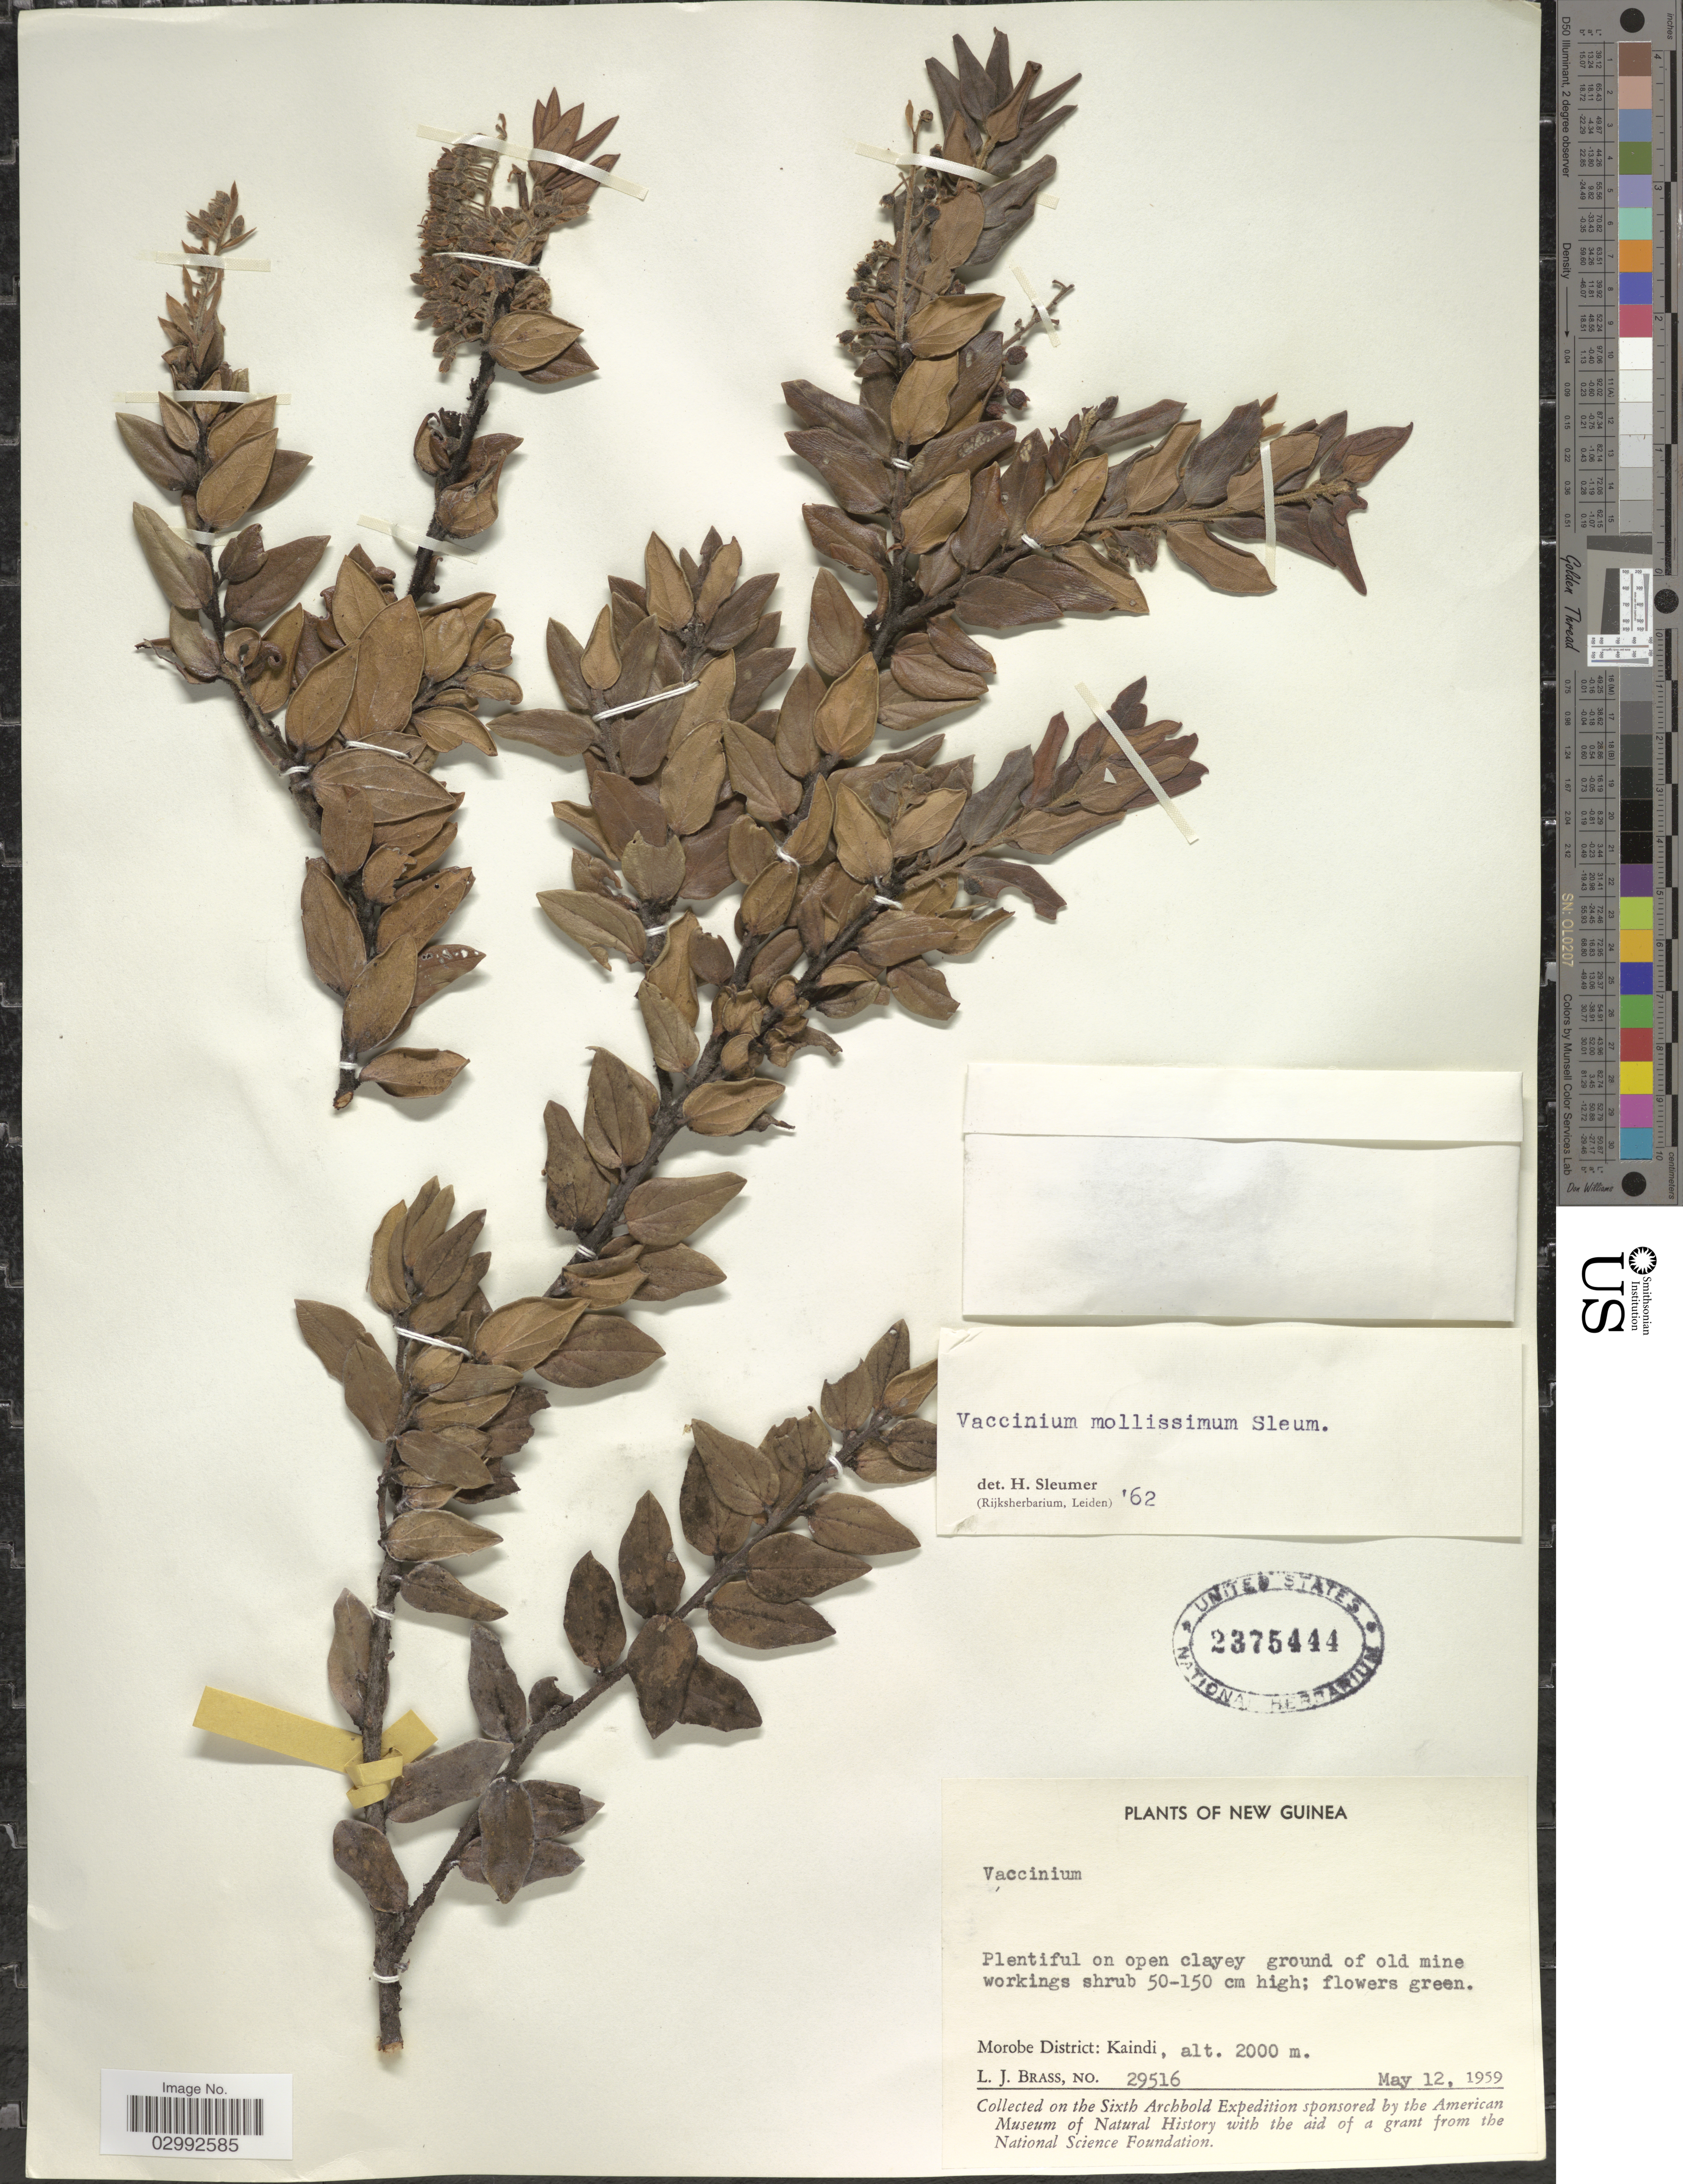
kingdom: Plantae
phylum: Tracheophyta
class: Magnoliopsida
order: Ericales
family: Ericaceae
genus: Vaccinium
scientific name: Vaccinium mollissimum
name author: Sleumer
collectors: L. J. Brass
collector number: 29516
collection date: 1959-05-12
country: Papua New Guinea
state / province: Morobe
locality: Morobe District: Kaindi.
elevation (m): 2000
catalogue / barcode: US 2375444